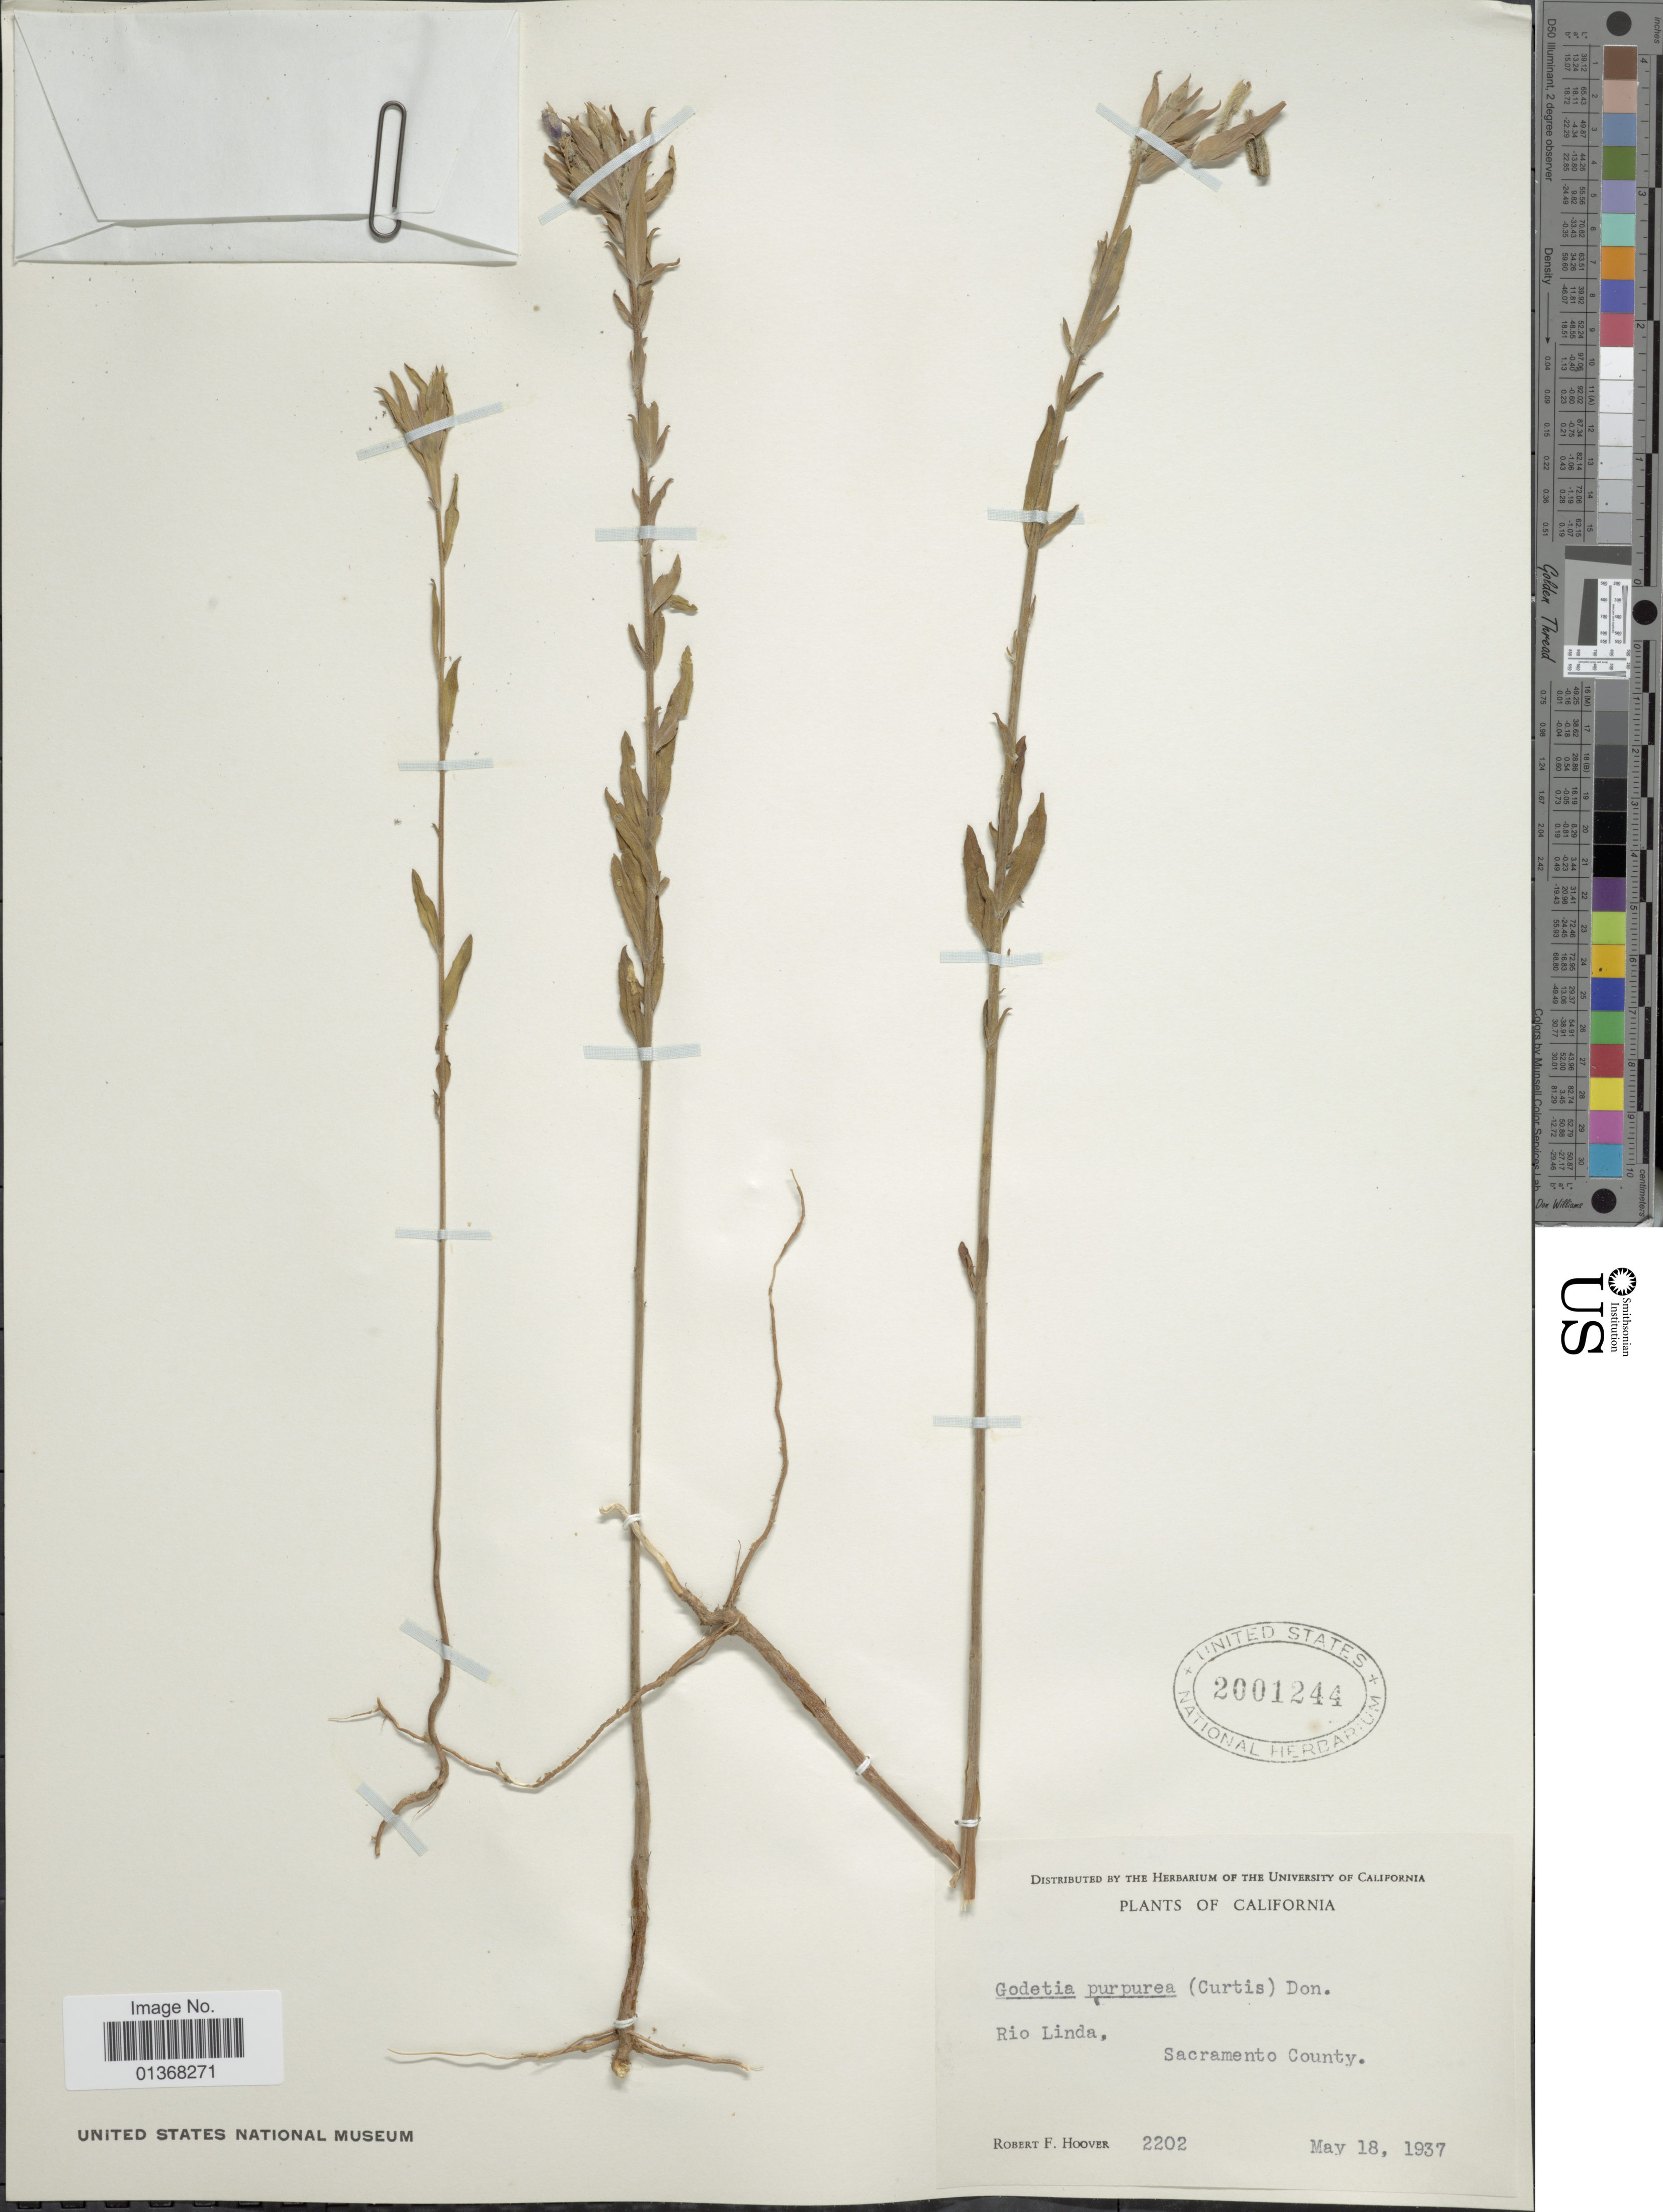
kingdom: Plantae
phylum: Tracheophyta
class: Magnoliopsida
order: Myrtales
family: Onagraceae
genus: Clarkia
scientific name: Clarkia purpurea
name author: (Curtis) A. Nelson & J.F. Macbr.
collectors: R. F. Hoover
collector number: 2202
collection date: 1937-05-18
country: United States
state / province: California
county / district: Sacramento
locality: Rio Linda, Sacramento County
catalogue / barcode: US 2001244